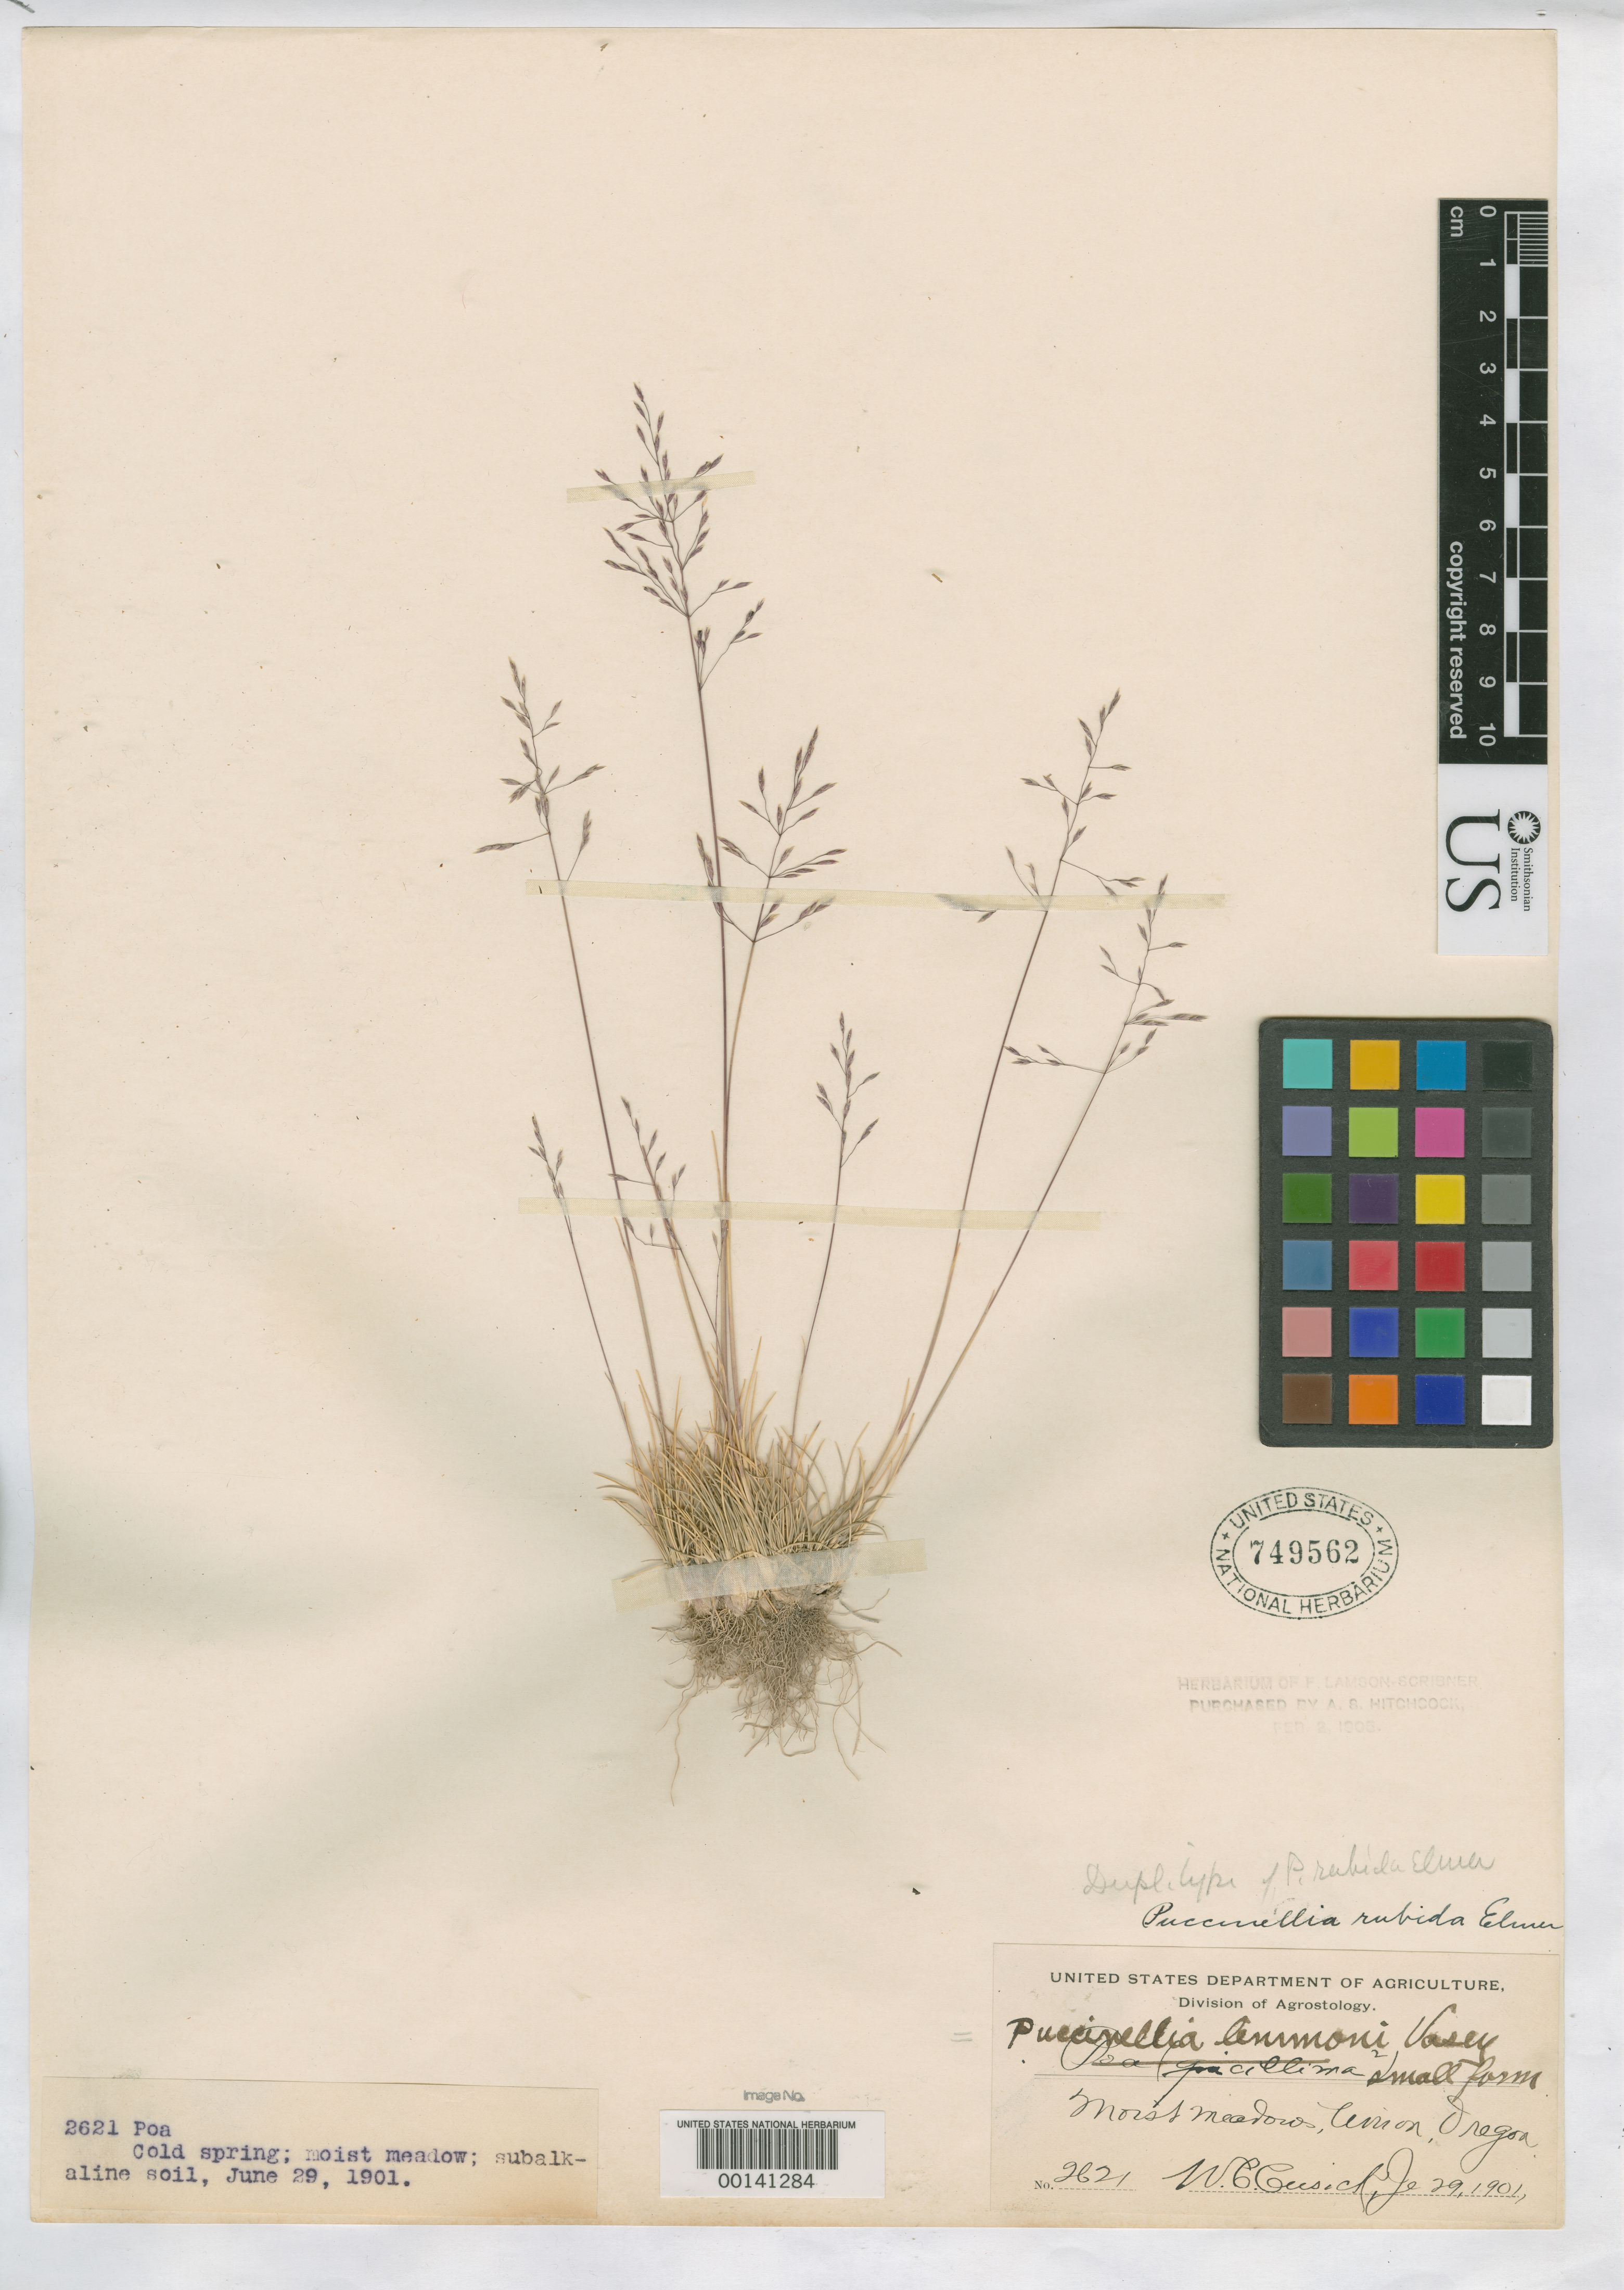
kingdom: Plantae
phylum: Tracheophyta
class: Liliopsida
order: Poales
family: Poaceae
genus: Puccinellia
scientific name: Puccinellia rubida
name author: Elmer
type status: Type Collection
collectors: W. C. Cusick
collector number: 2621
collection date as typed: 29 Jun 1901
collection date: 1901-06-29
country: United States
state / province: Oregon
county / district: Crook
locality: Prineville, Union.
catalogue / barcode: US 749562